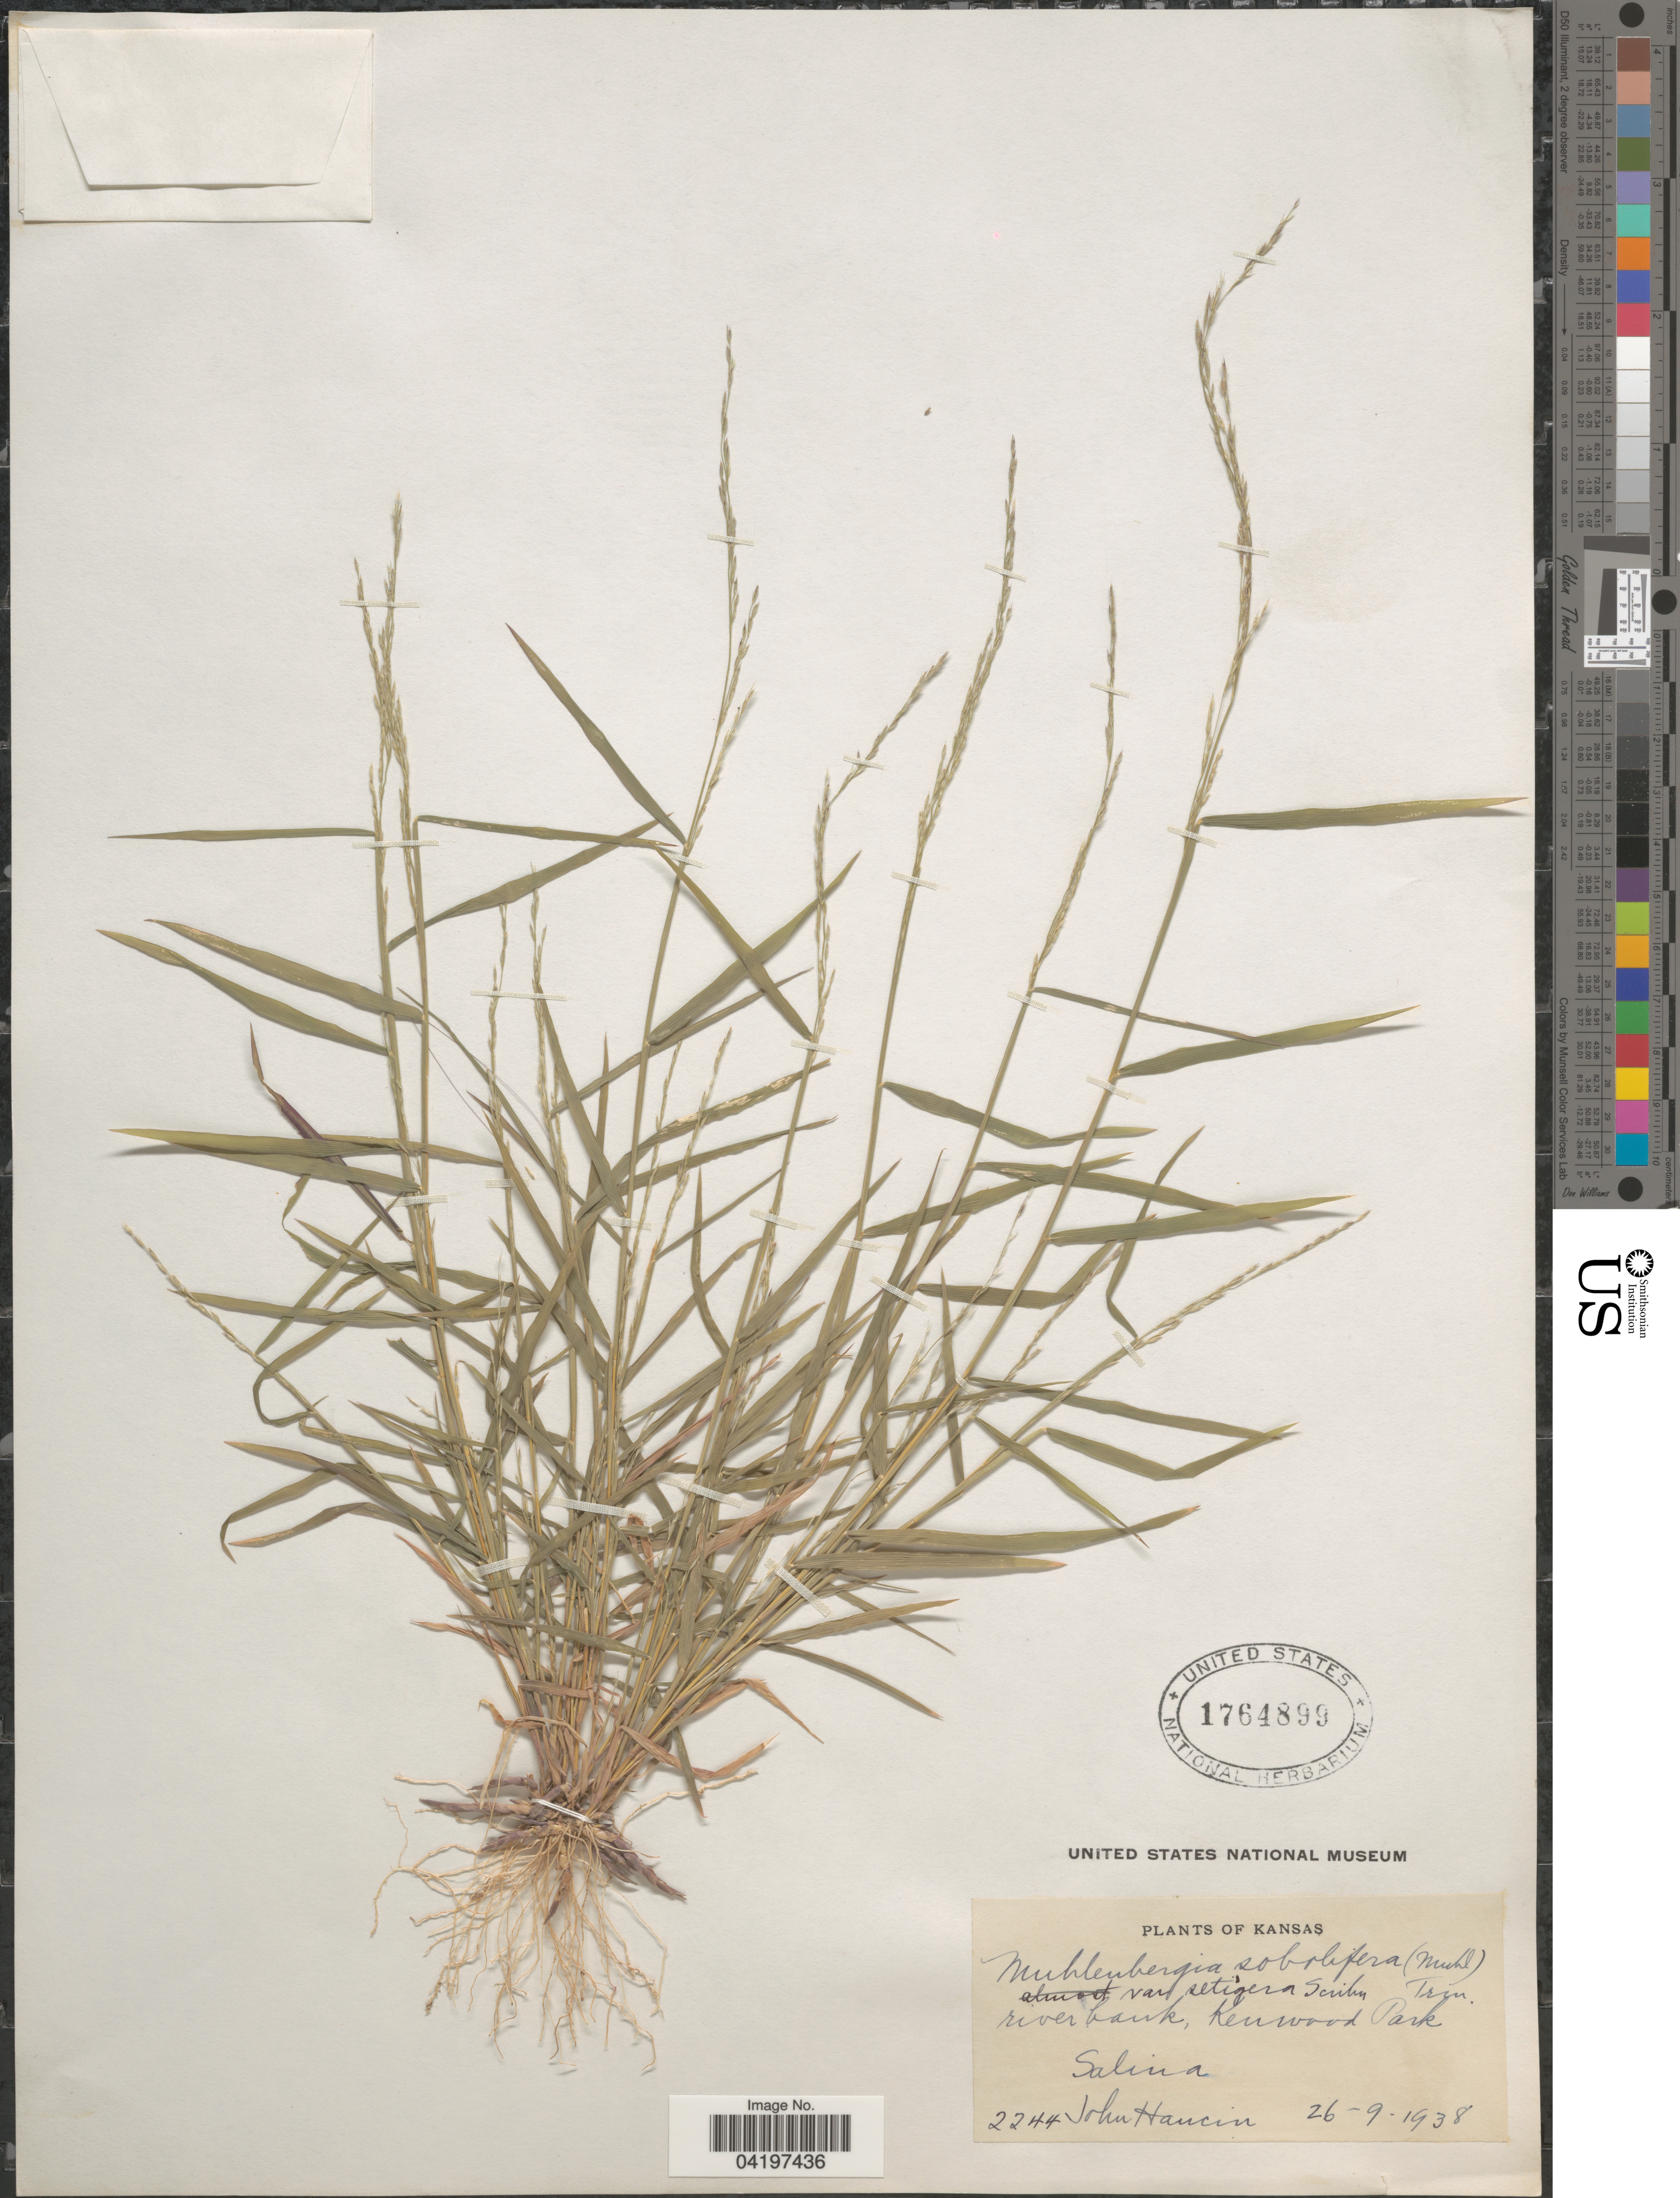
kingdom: Plantae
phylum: Tracheophyta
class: Liliopsida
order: Poales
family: Poaceae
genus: Muhlenbergia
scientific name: Muhlenbergia sobolifera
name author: (Muhl. ex Willd.) Trin.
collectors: J. Hancin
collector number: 2244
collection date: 1938-09-26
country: United States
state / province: Kansas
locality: River bank, Kenwood Park. Salina.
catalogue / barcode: US 1764899